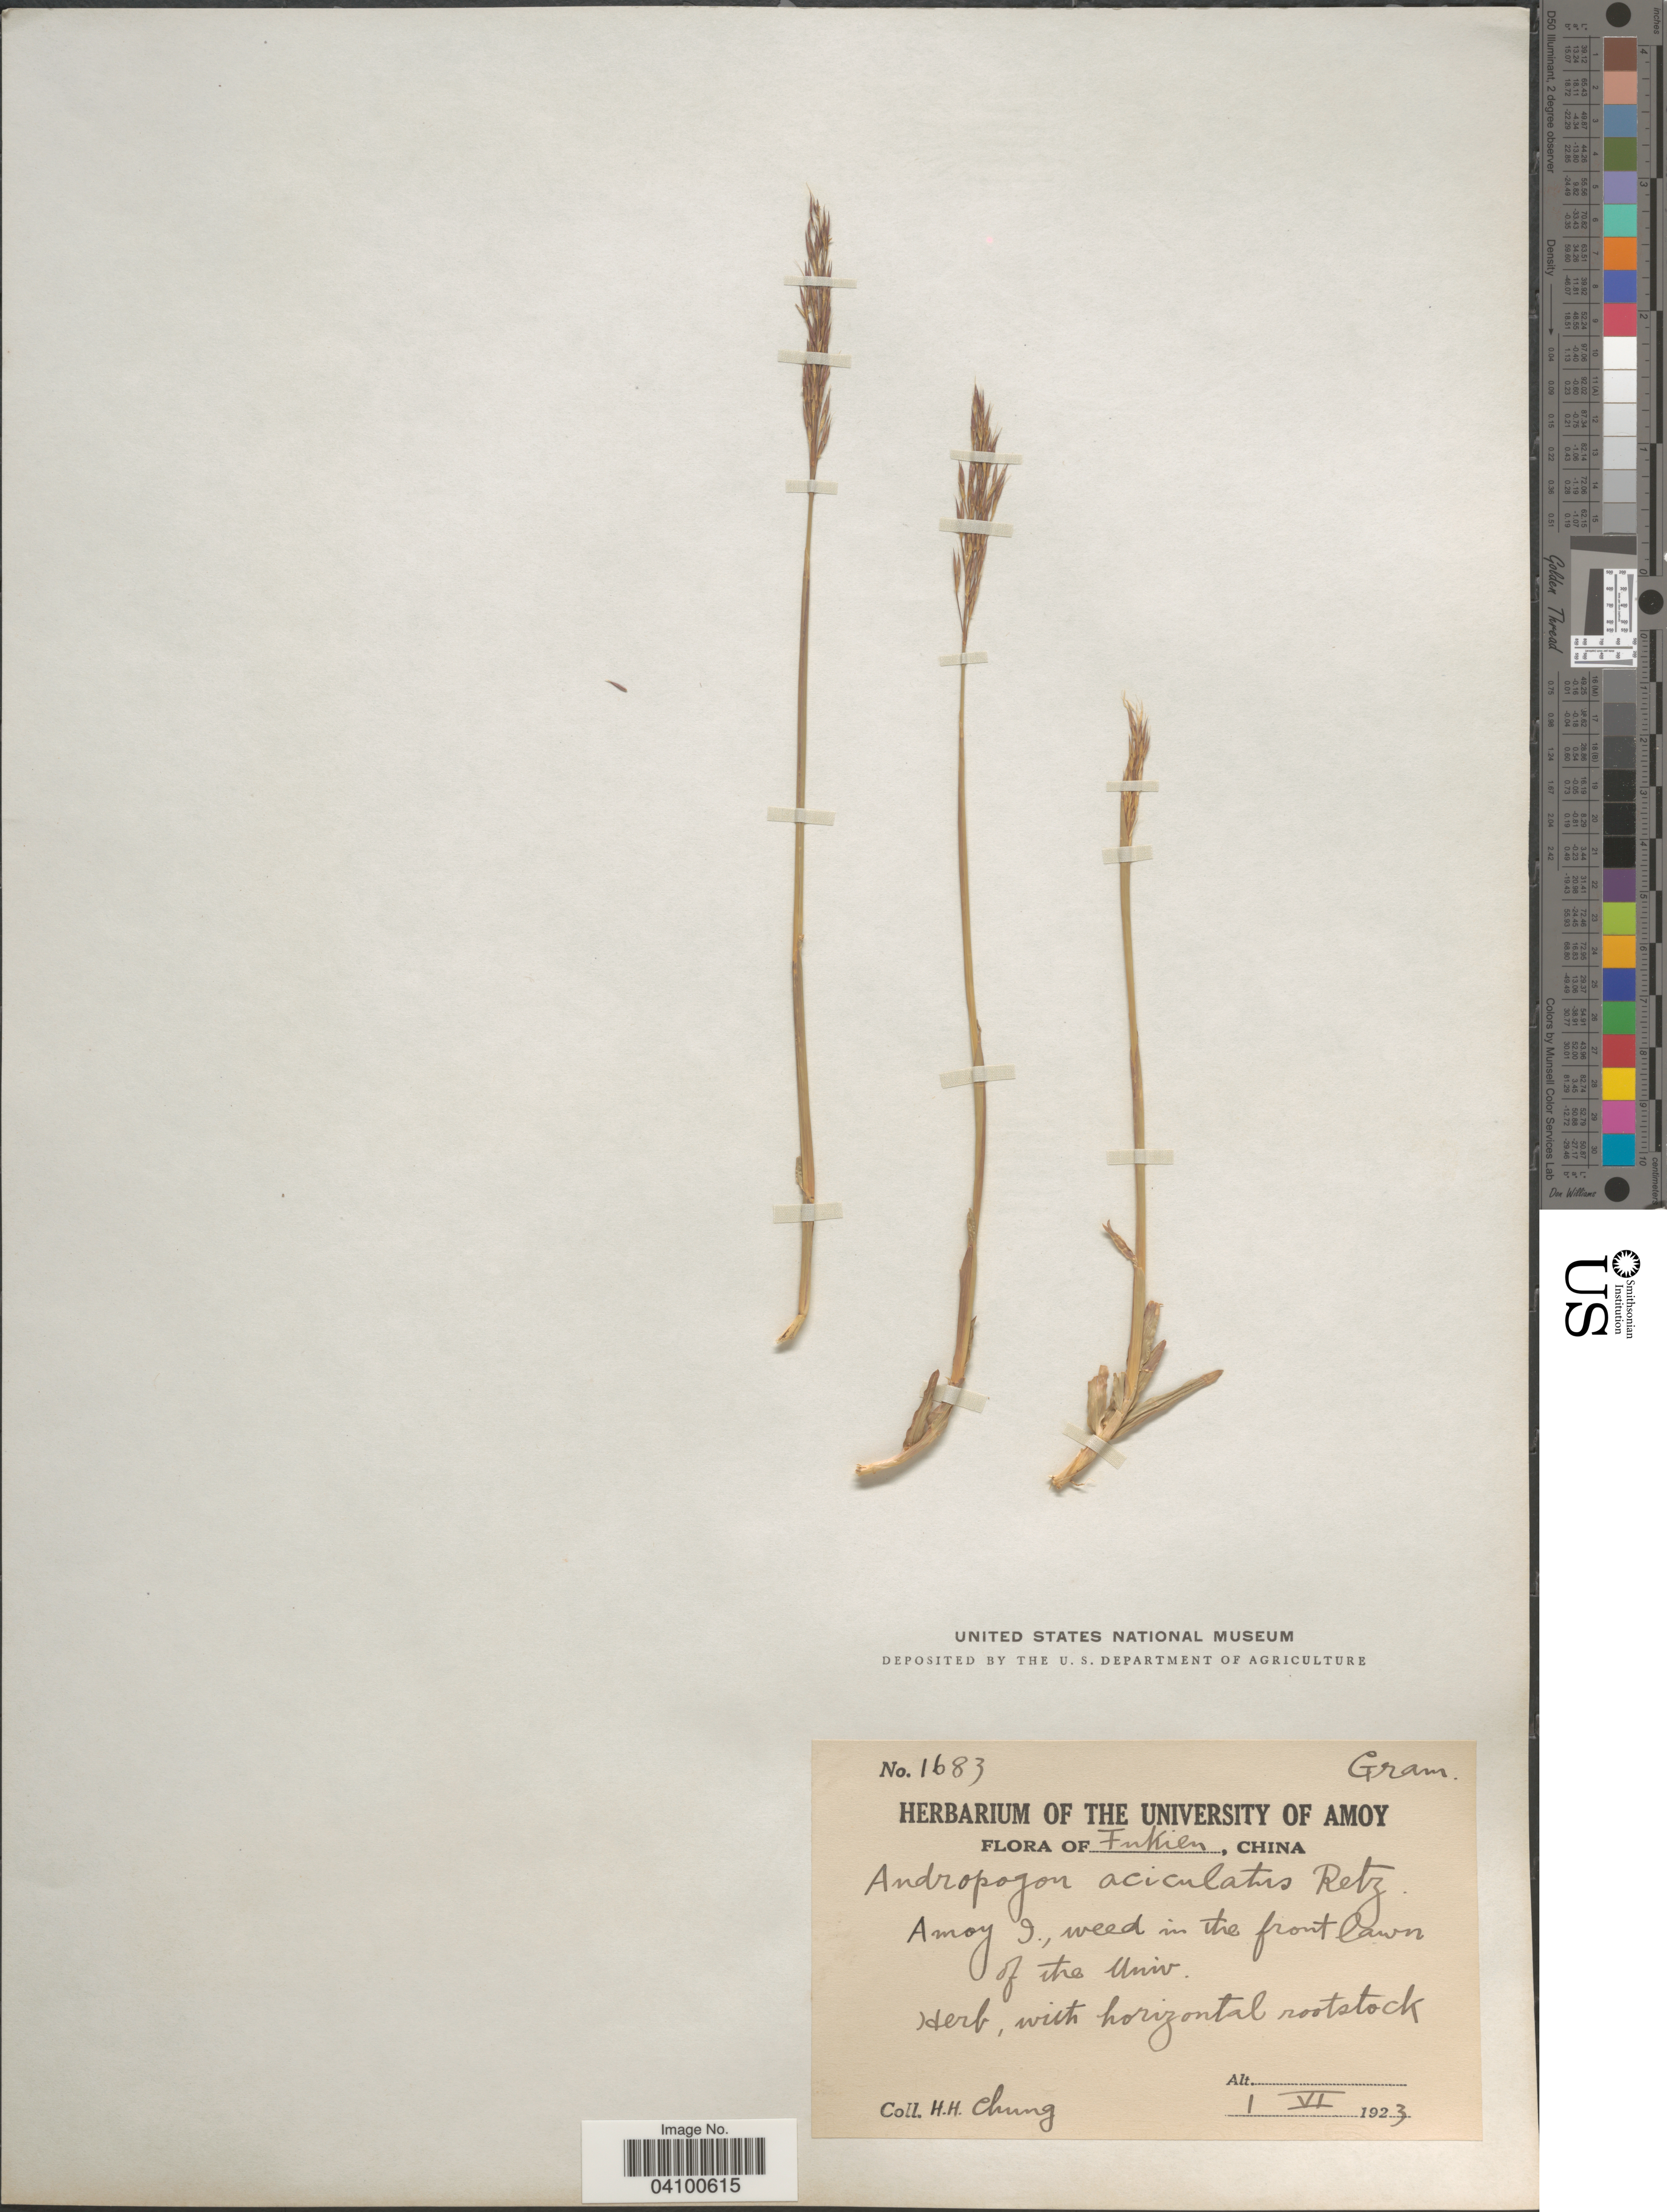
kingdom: Plantae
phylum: Tracheophyta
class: Liliopsida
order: Poales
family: Poaceae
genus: Chrysopogon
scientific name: Chrysopogon aciculatus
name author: (Retz.) Trin.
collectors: H. Chung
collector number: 1683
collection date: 1923-06-01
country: China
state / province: Fujian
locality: Fukien. Amoy I., weed in the front lawn of the Univ.